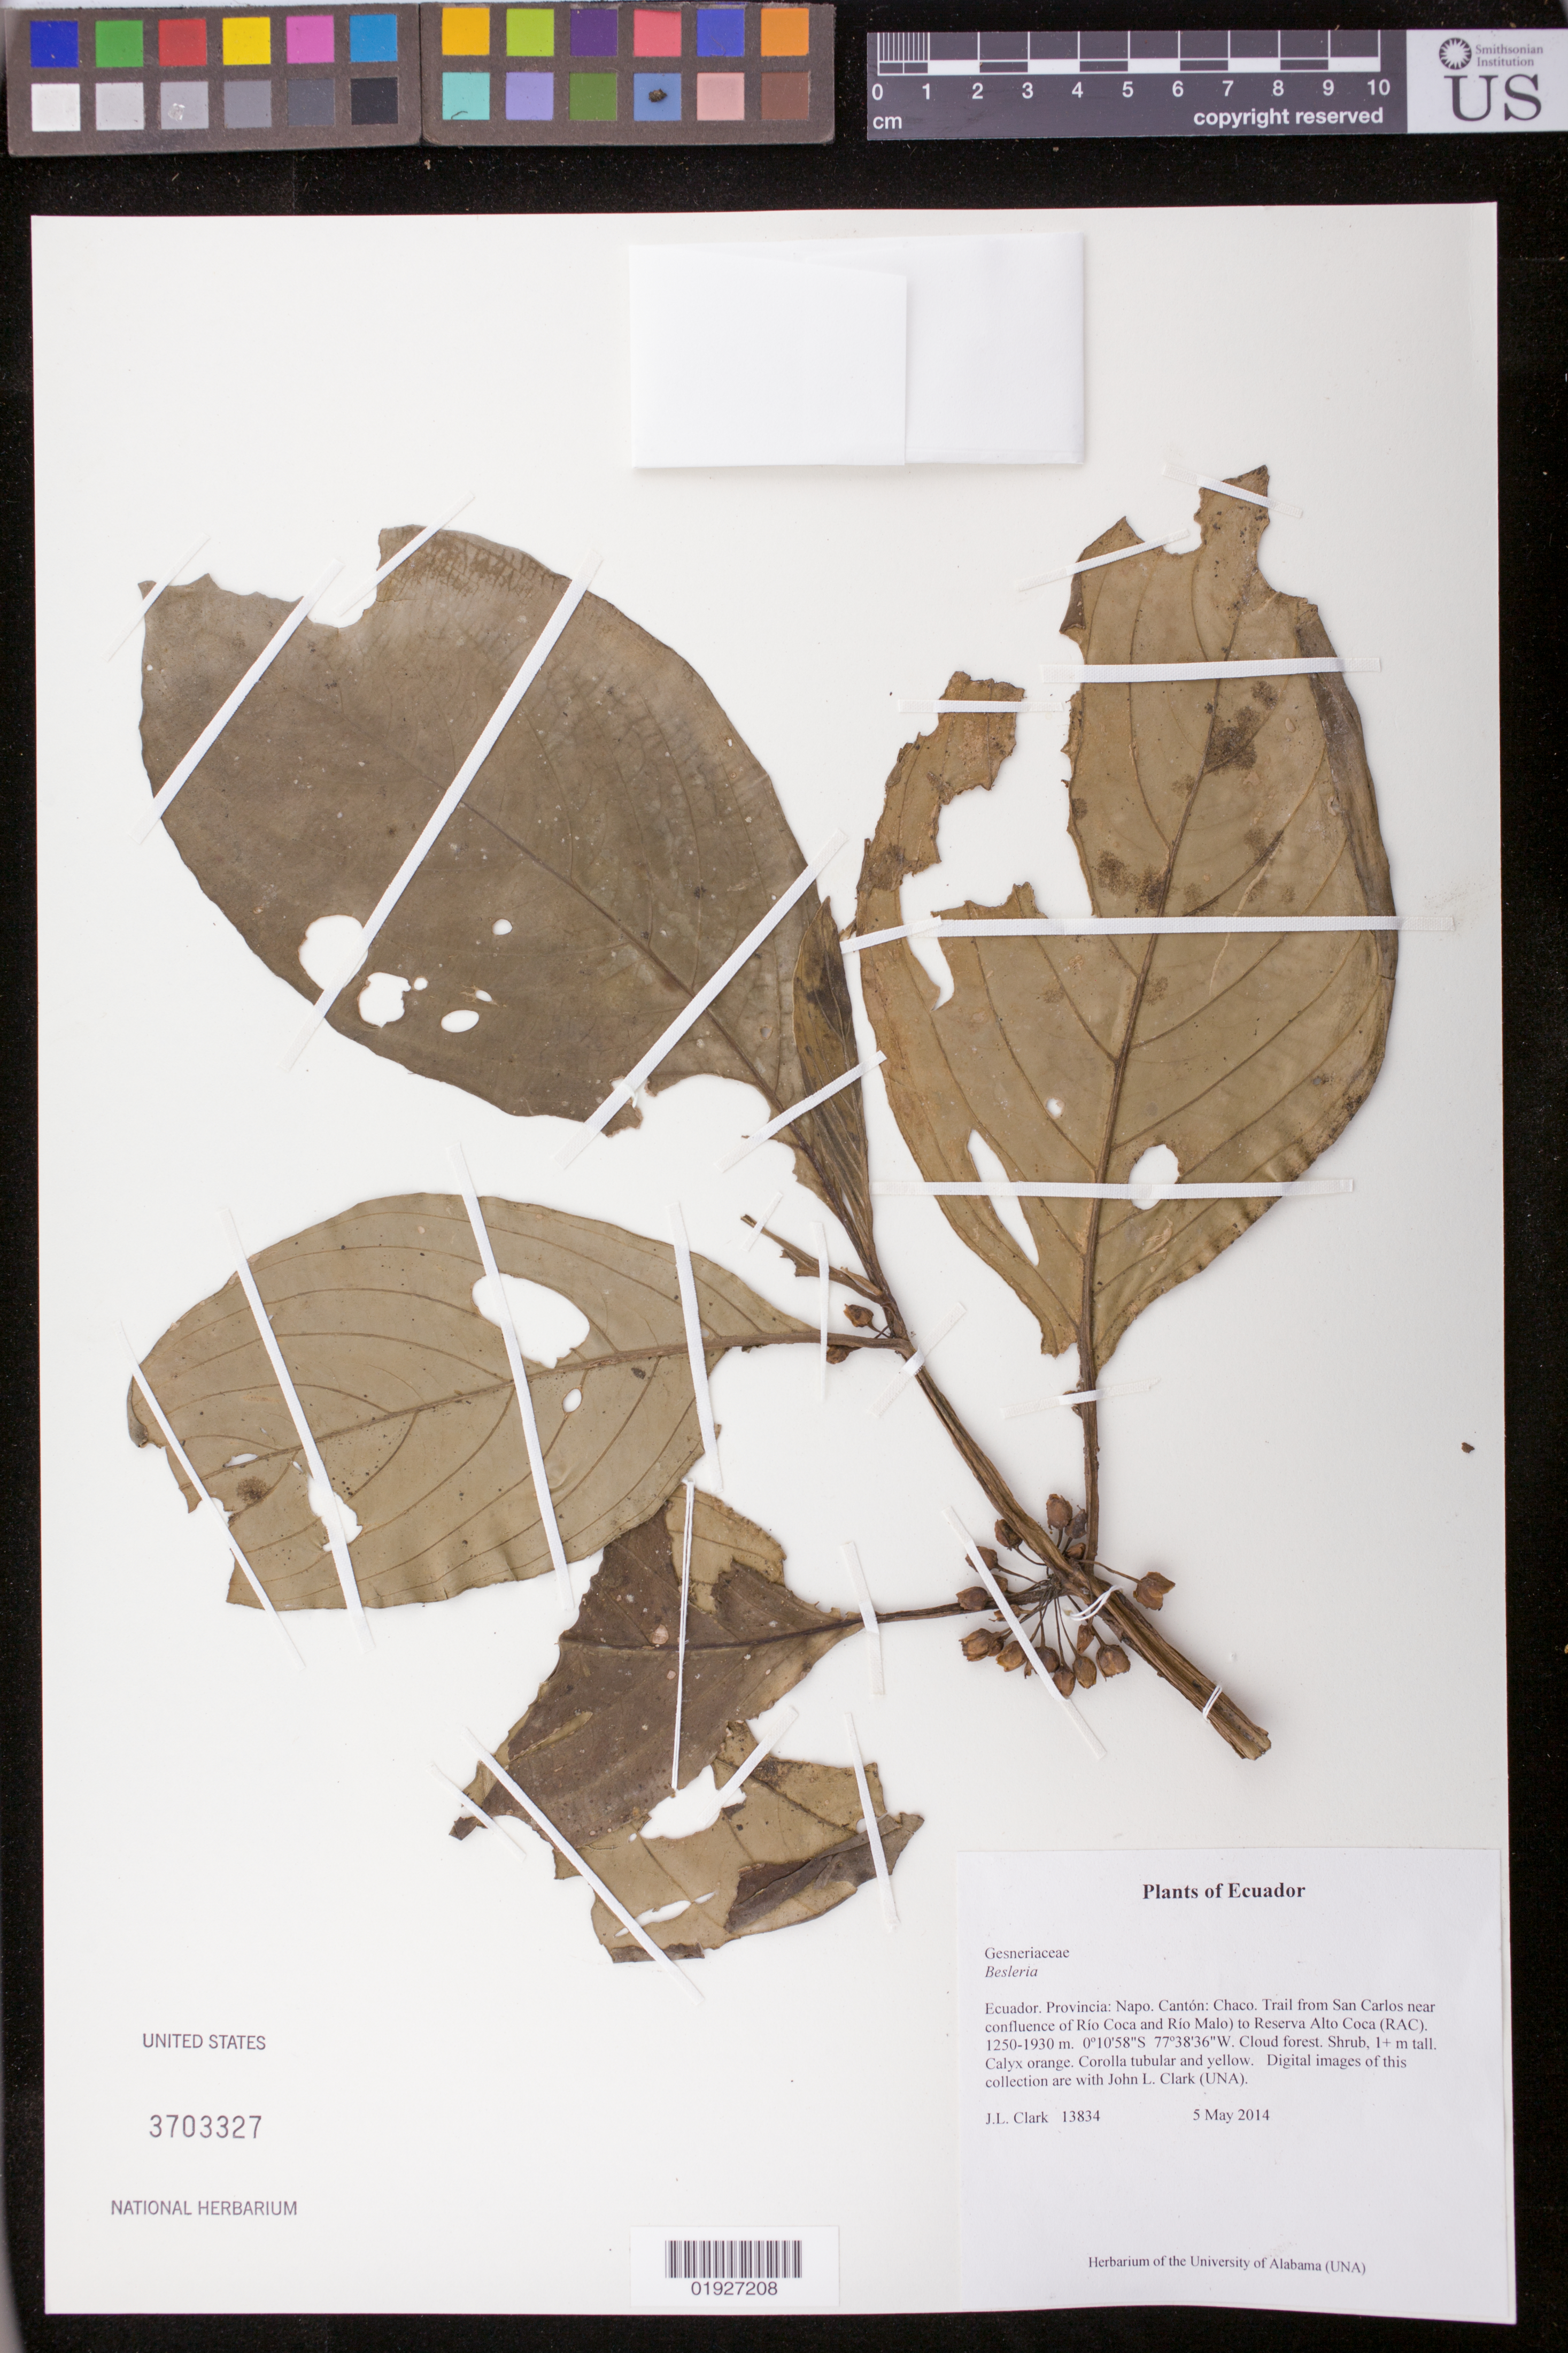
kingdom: Plantae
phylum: Tracheophyta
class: Magnoliopsida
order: Lamiales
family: Gesneriaceae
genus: Besleria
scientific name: Besleria sp.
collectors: J. L. Clark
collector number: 13834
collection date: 2014-05-05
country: Ecuador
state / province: Napo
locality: Canton: Chaco. Trail from San Carlos near confluence of Rio Coca and Rio Malo to Reserva Alto Coca (RAC).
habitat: Cloud forest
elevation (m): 1250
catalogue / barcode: US 3703327